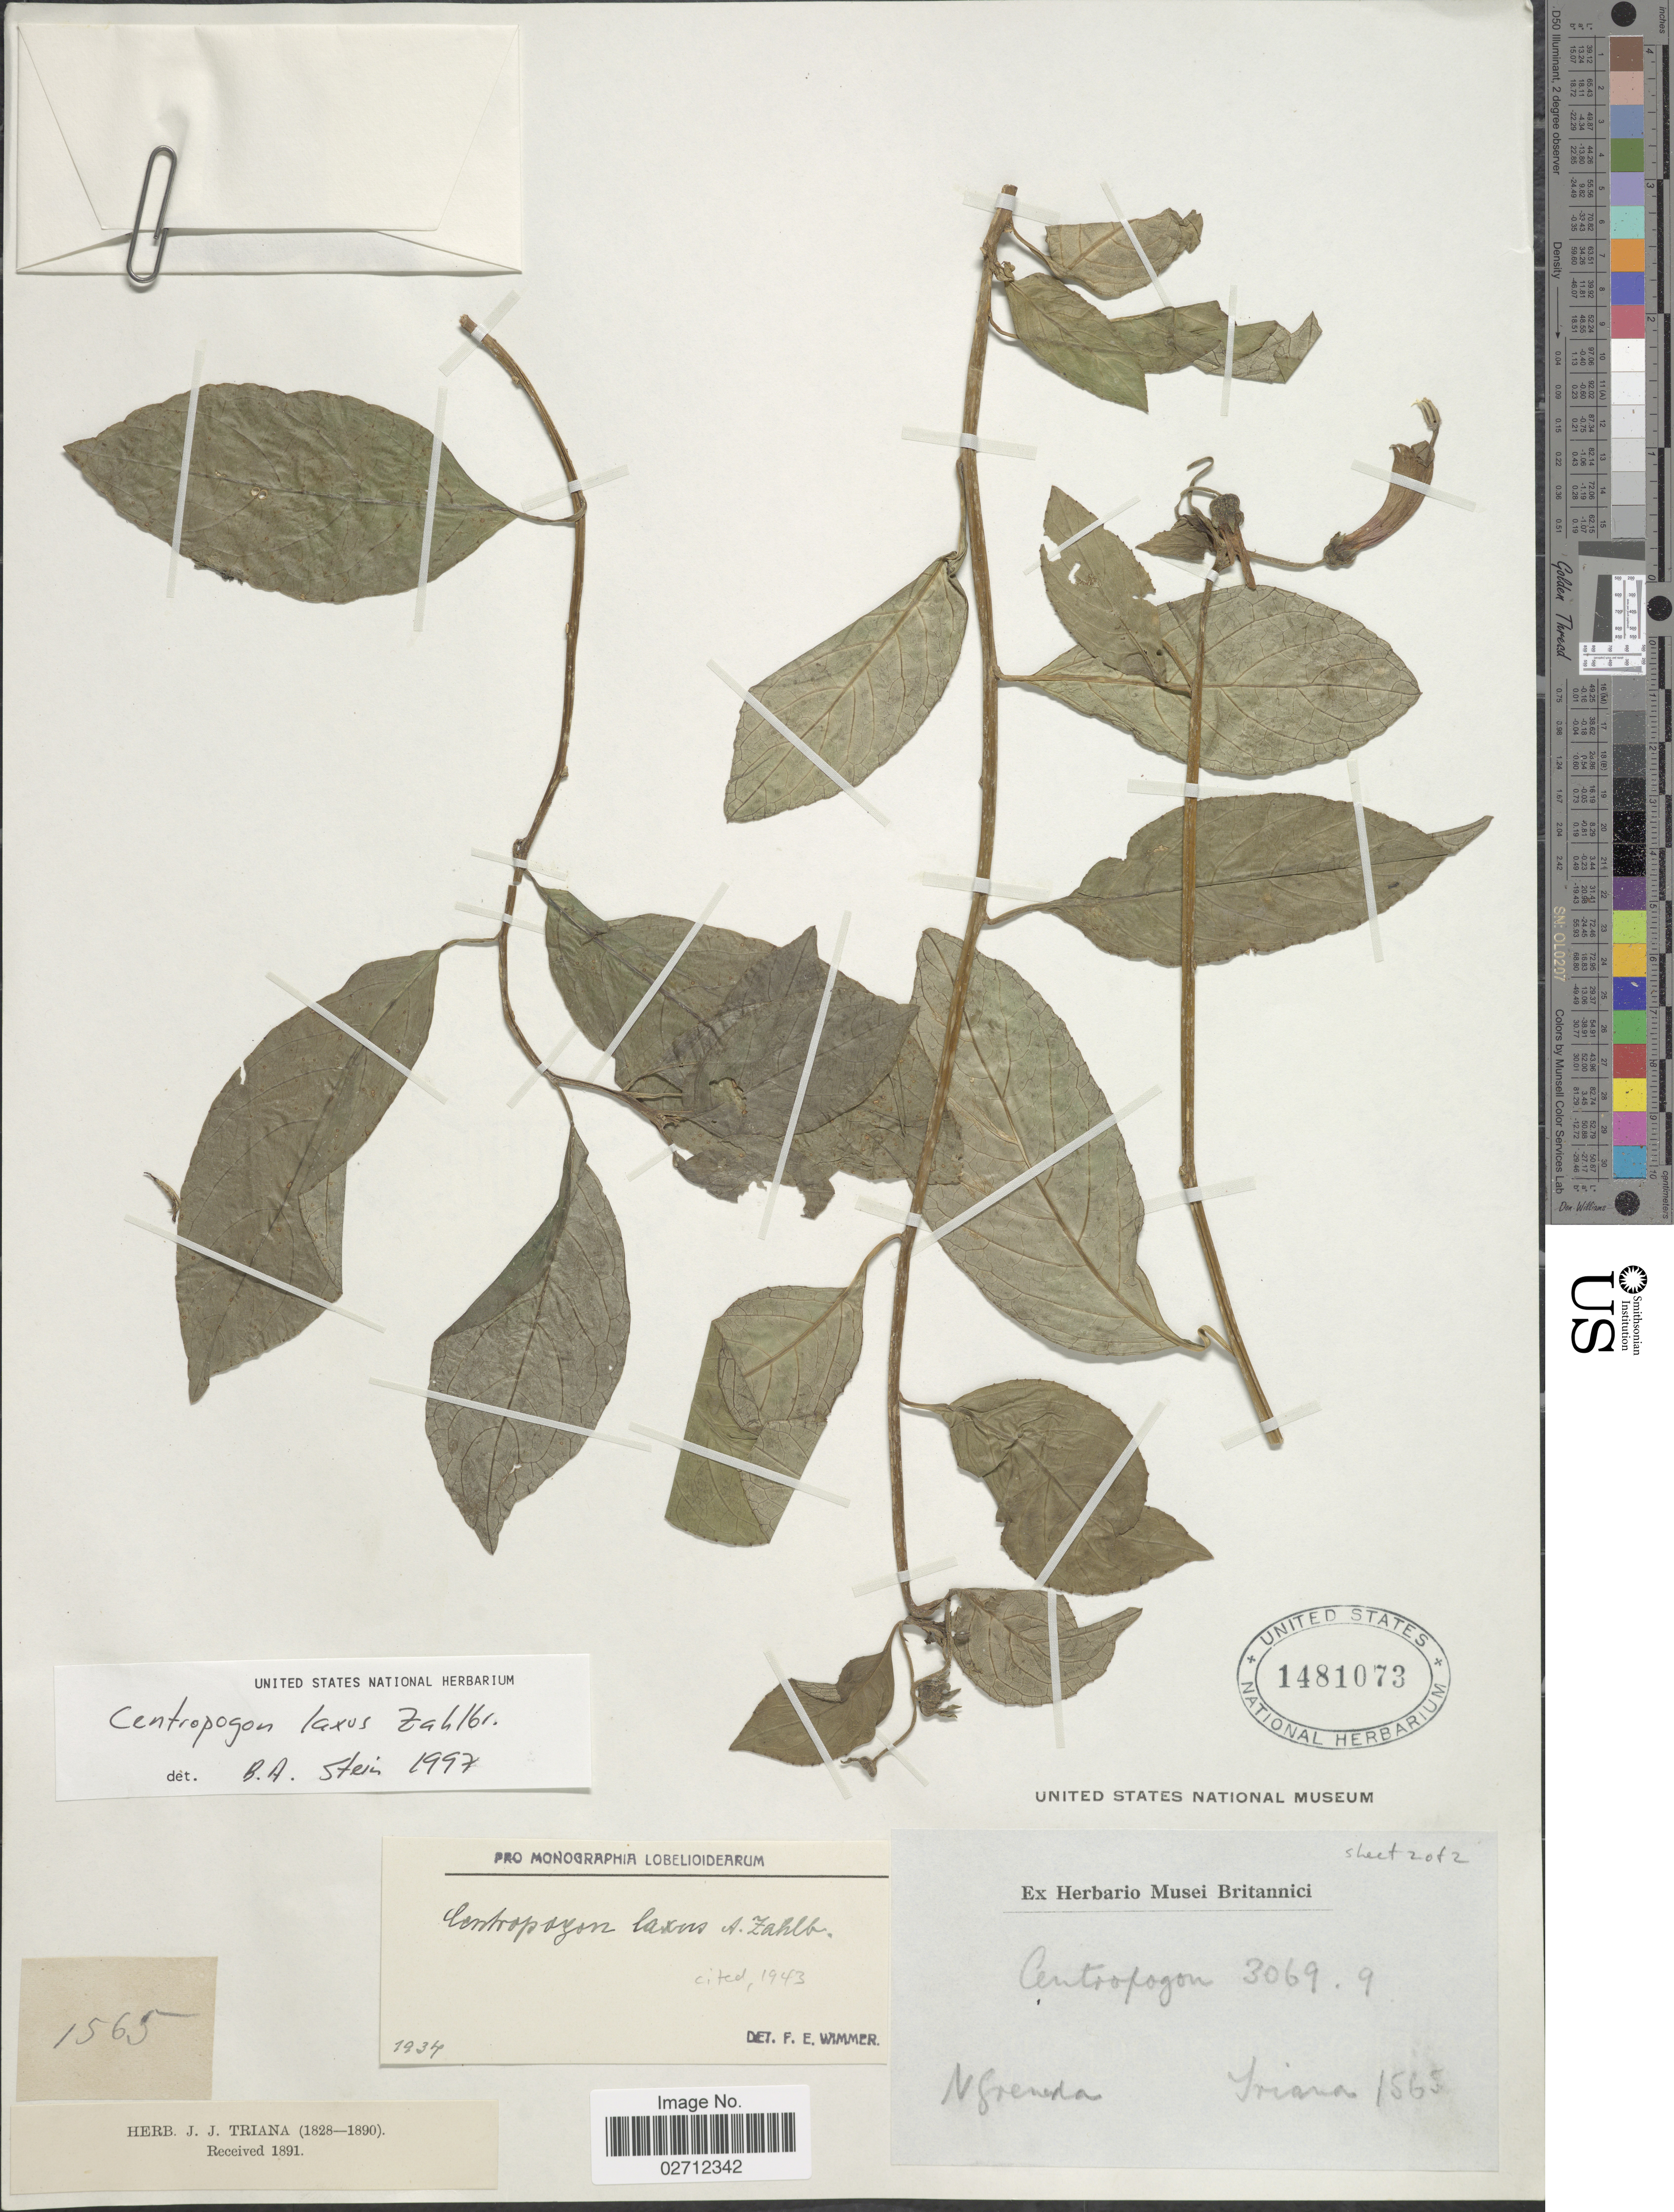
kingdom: Plantae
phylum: Tracheophyta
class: Magnoliopsida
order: Asterales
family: Campanulaceae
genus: Centropogon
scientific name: Centropogon laxus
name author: Zahlbr.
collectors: J. J. Triana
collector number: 3069/9/1565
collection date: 1828/1890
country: Colombia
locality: N. Grenada [Viceroyalty of New Granada]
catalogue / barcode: US 1481073